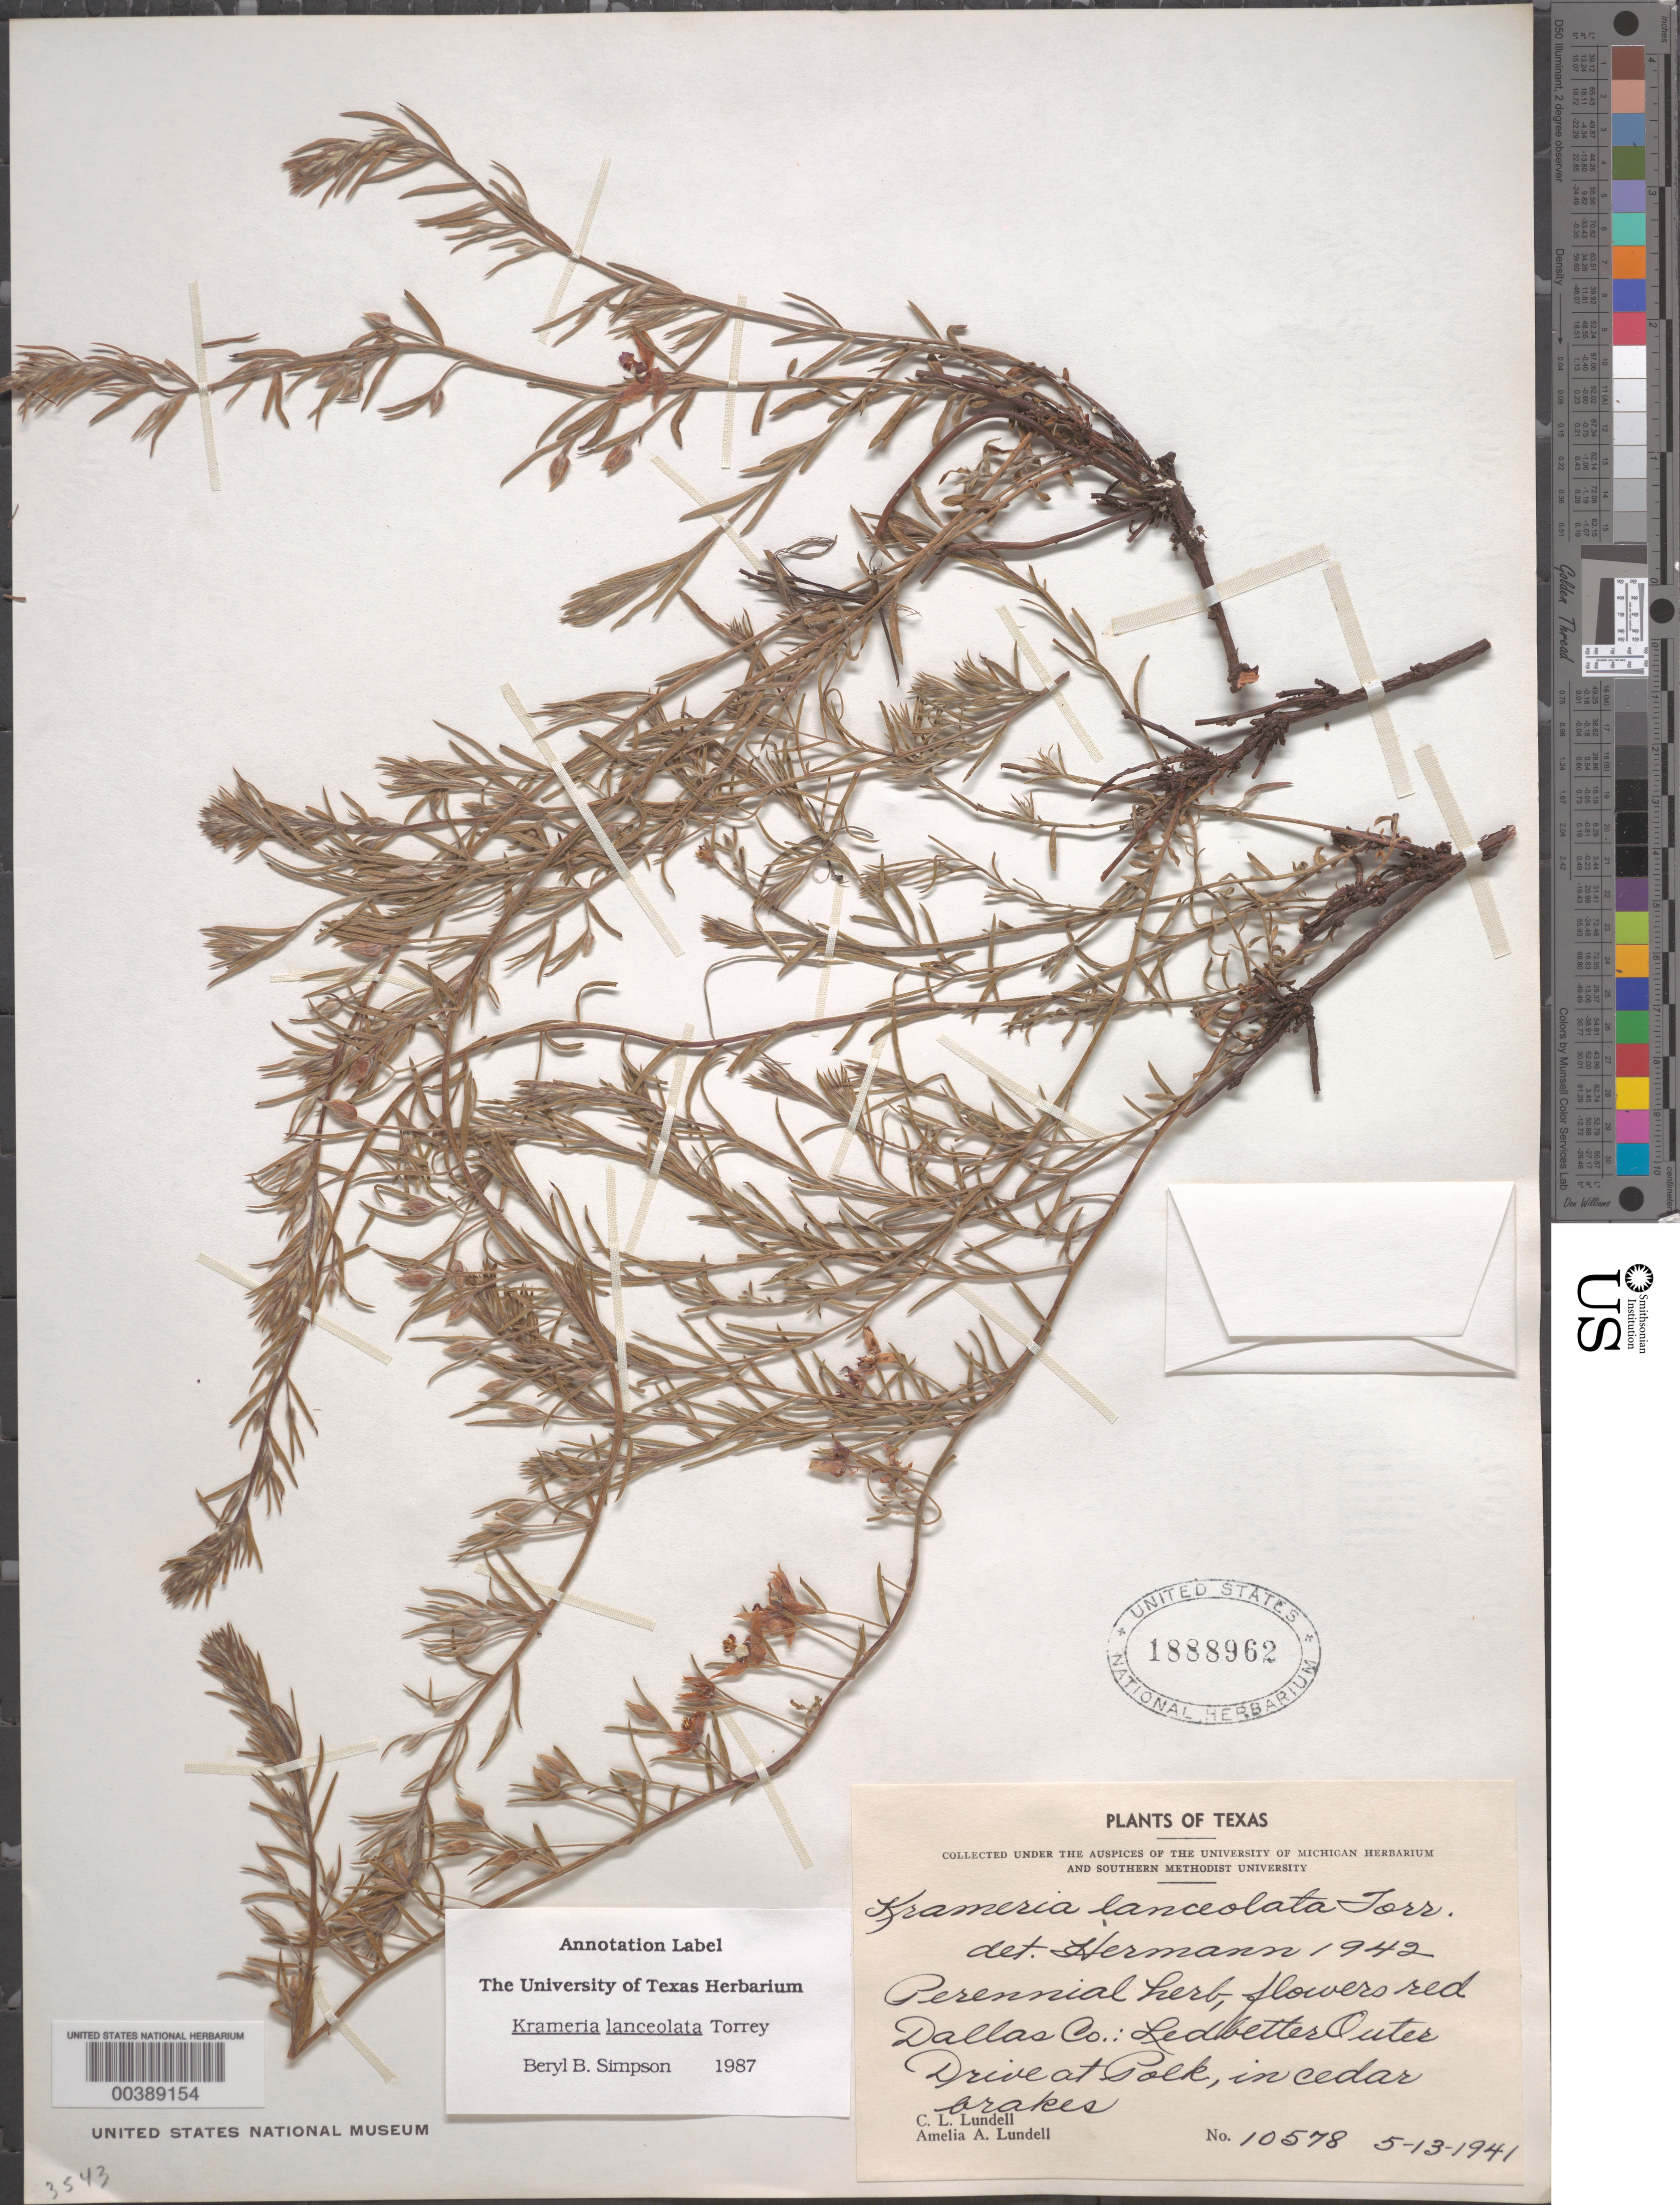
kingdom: Plantae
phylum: Tracheophyta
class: Magnoliopsida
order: Zygophyllales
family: Krameriaceae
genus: Krameria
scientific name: Krameria lanceolata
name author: Torr.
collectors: C. L. Lundell & A. A. Lundell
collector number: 10578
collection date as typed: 13 May 1941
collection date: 1941-05-13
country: United States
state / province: Texas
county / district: Dallas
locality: Ledbetter outer drive at polk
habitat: In cedar brakes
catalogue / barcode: US 1888962